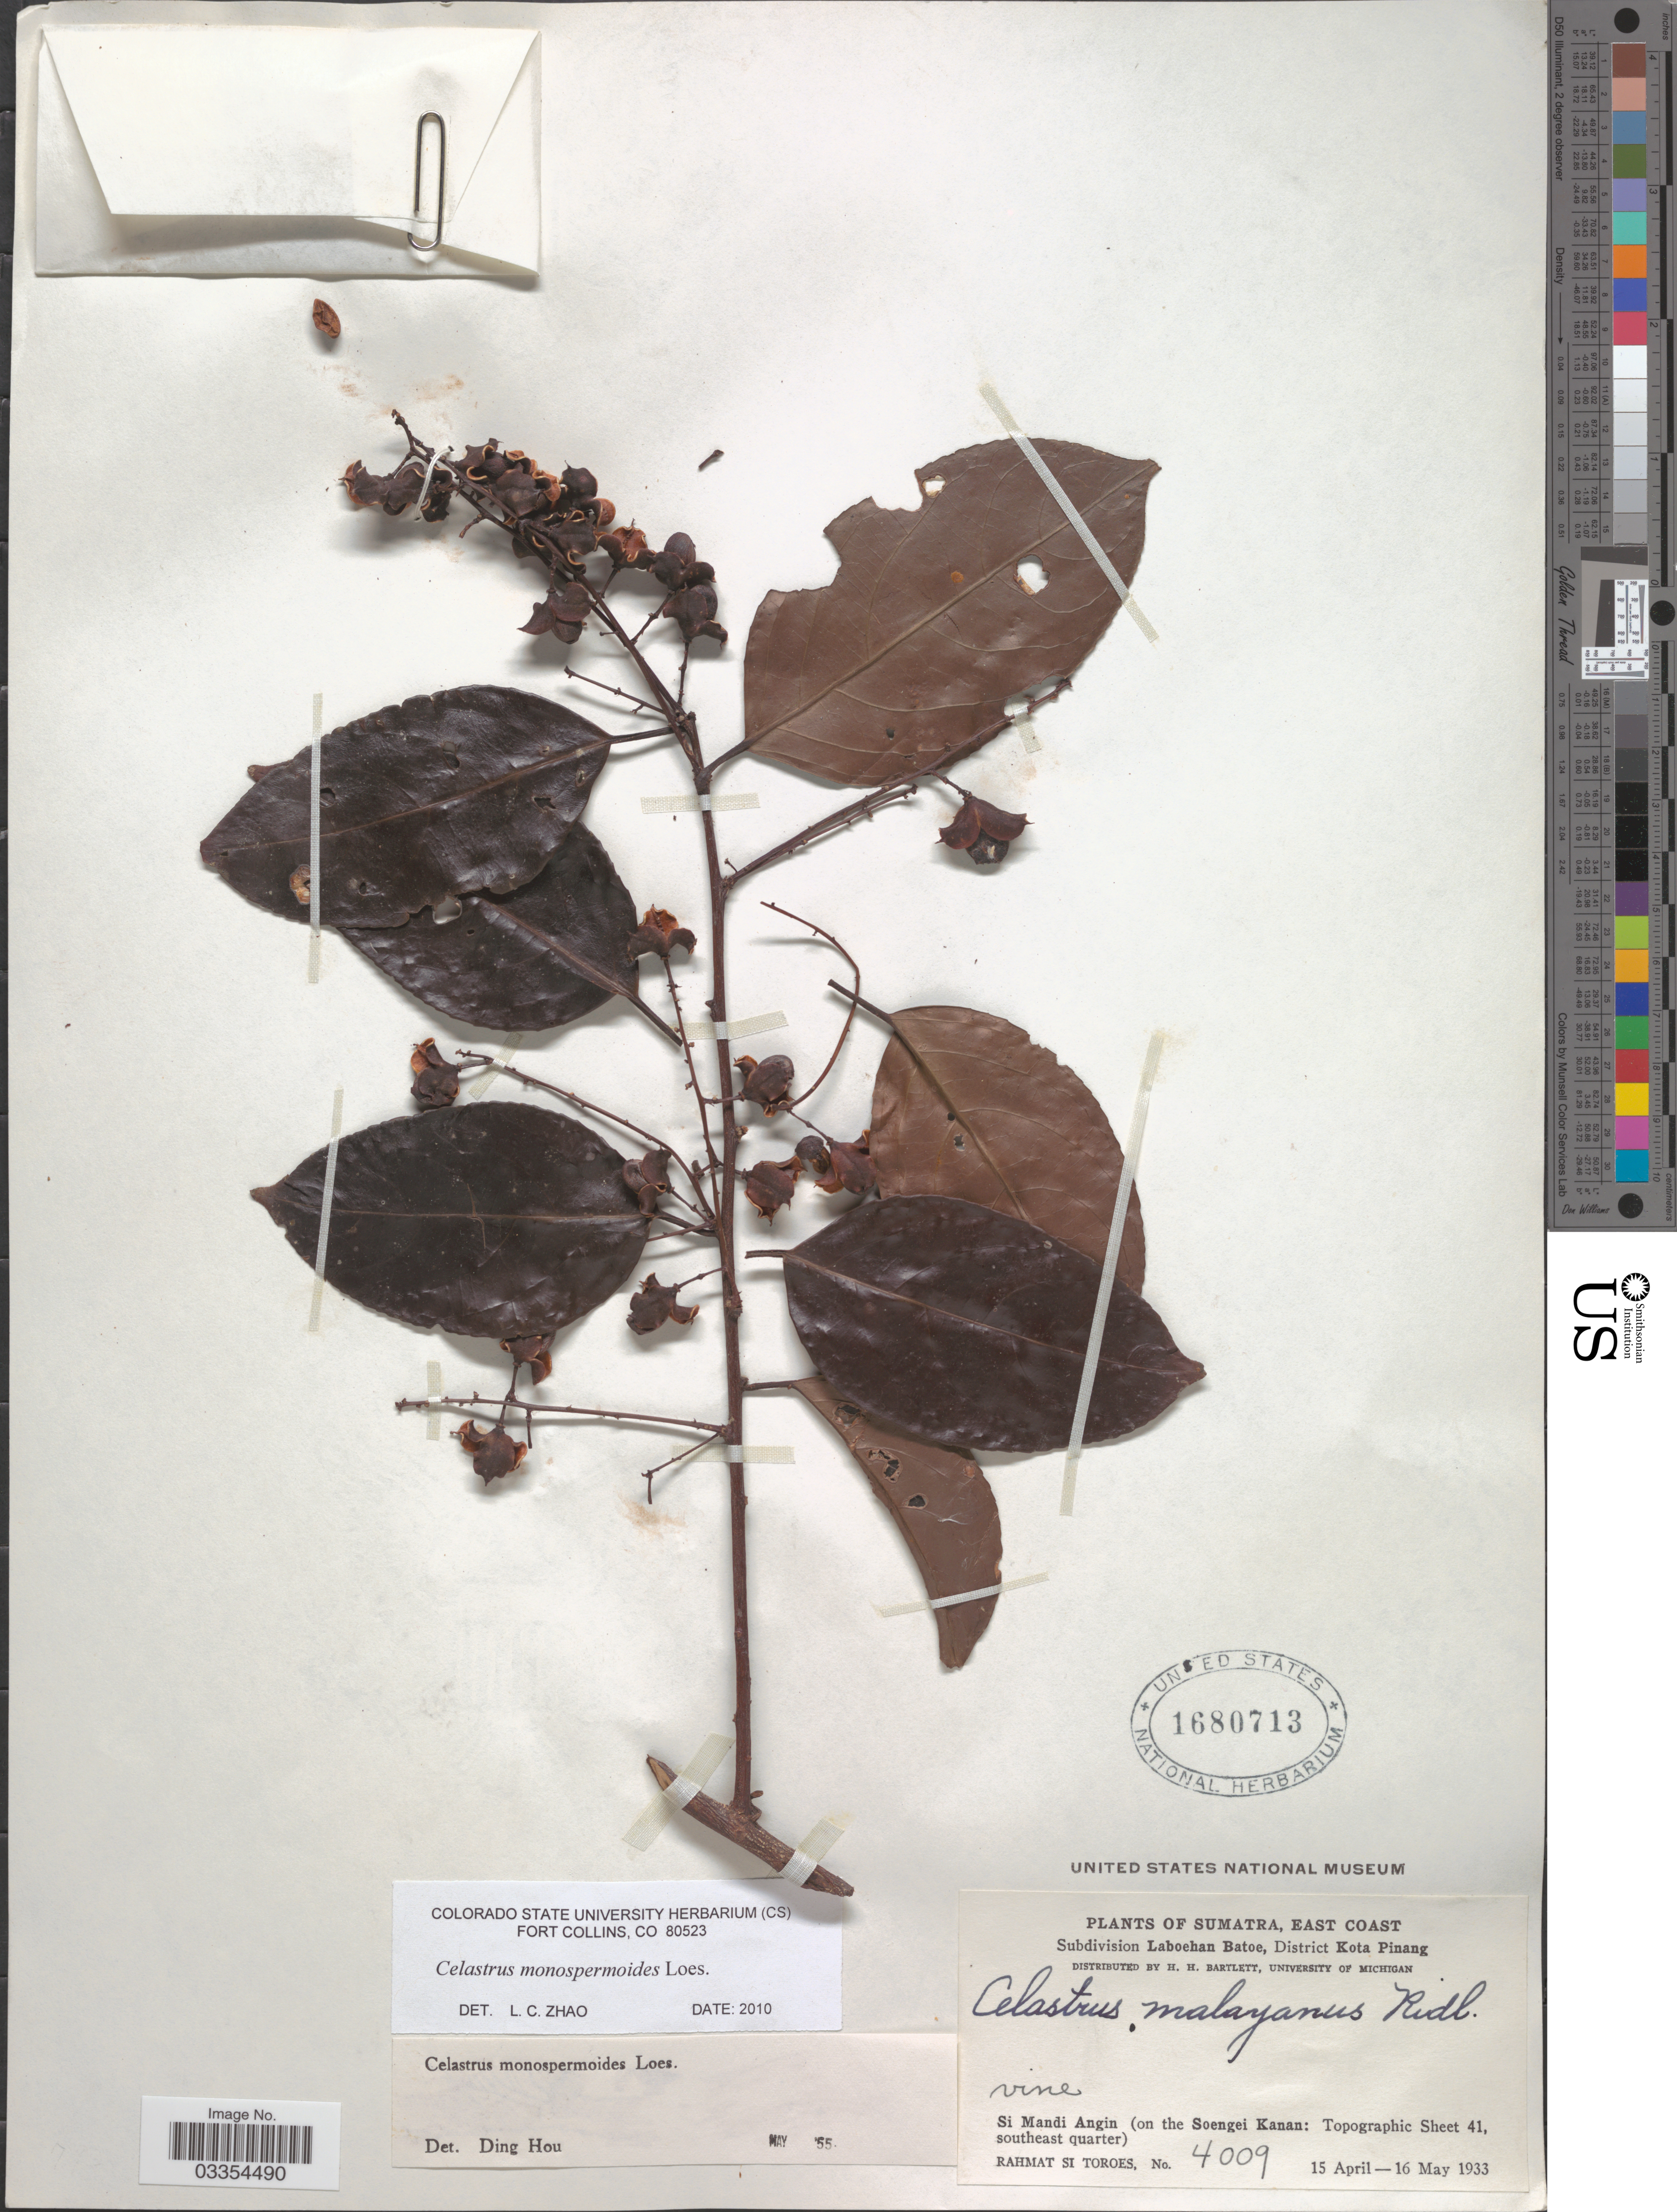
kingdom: Plantae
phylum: Tracheophyta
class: Magnoliopsida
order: Celastrales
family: Celastraceae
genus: Celastrus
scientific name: Celastrus monospermoides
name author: Loes.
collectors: Rahmat Si Boeea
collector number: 4009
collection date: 1933-04-15/1933-05-16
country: Indonesia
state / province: Sumatra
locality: East Coast, Subdivision Laboehan Batoe, District Kota Pinang, Si Mandi Angin (on the Soengei Kanan: Topographic Sheet 41, southeast quarter).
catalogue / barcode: US 1680713